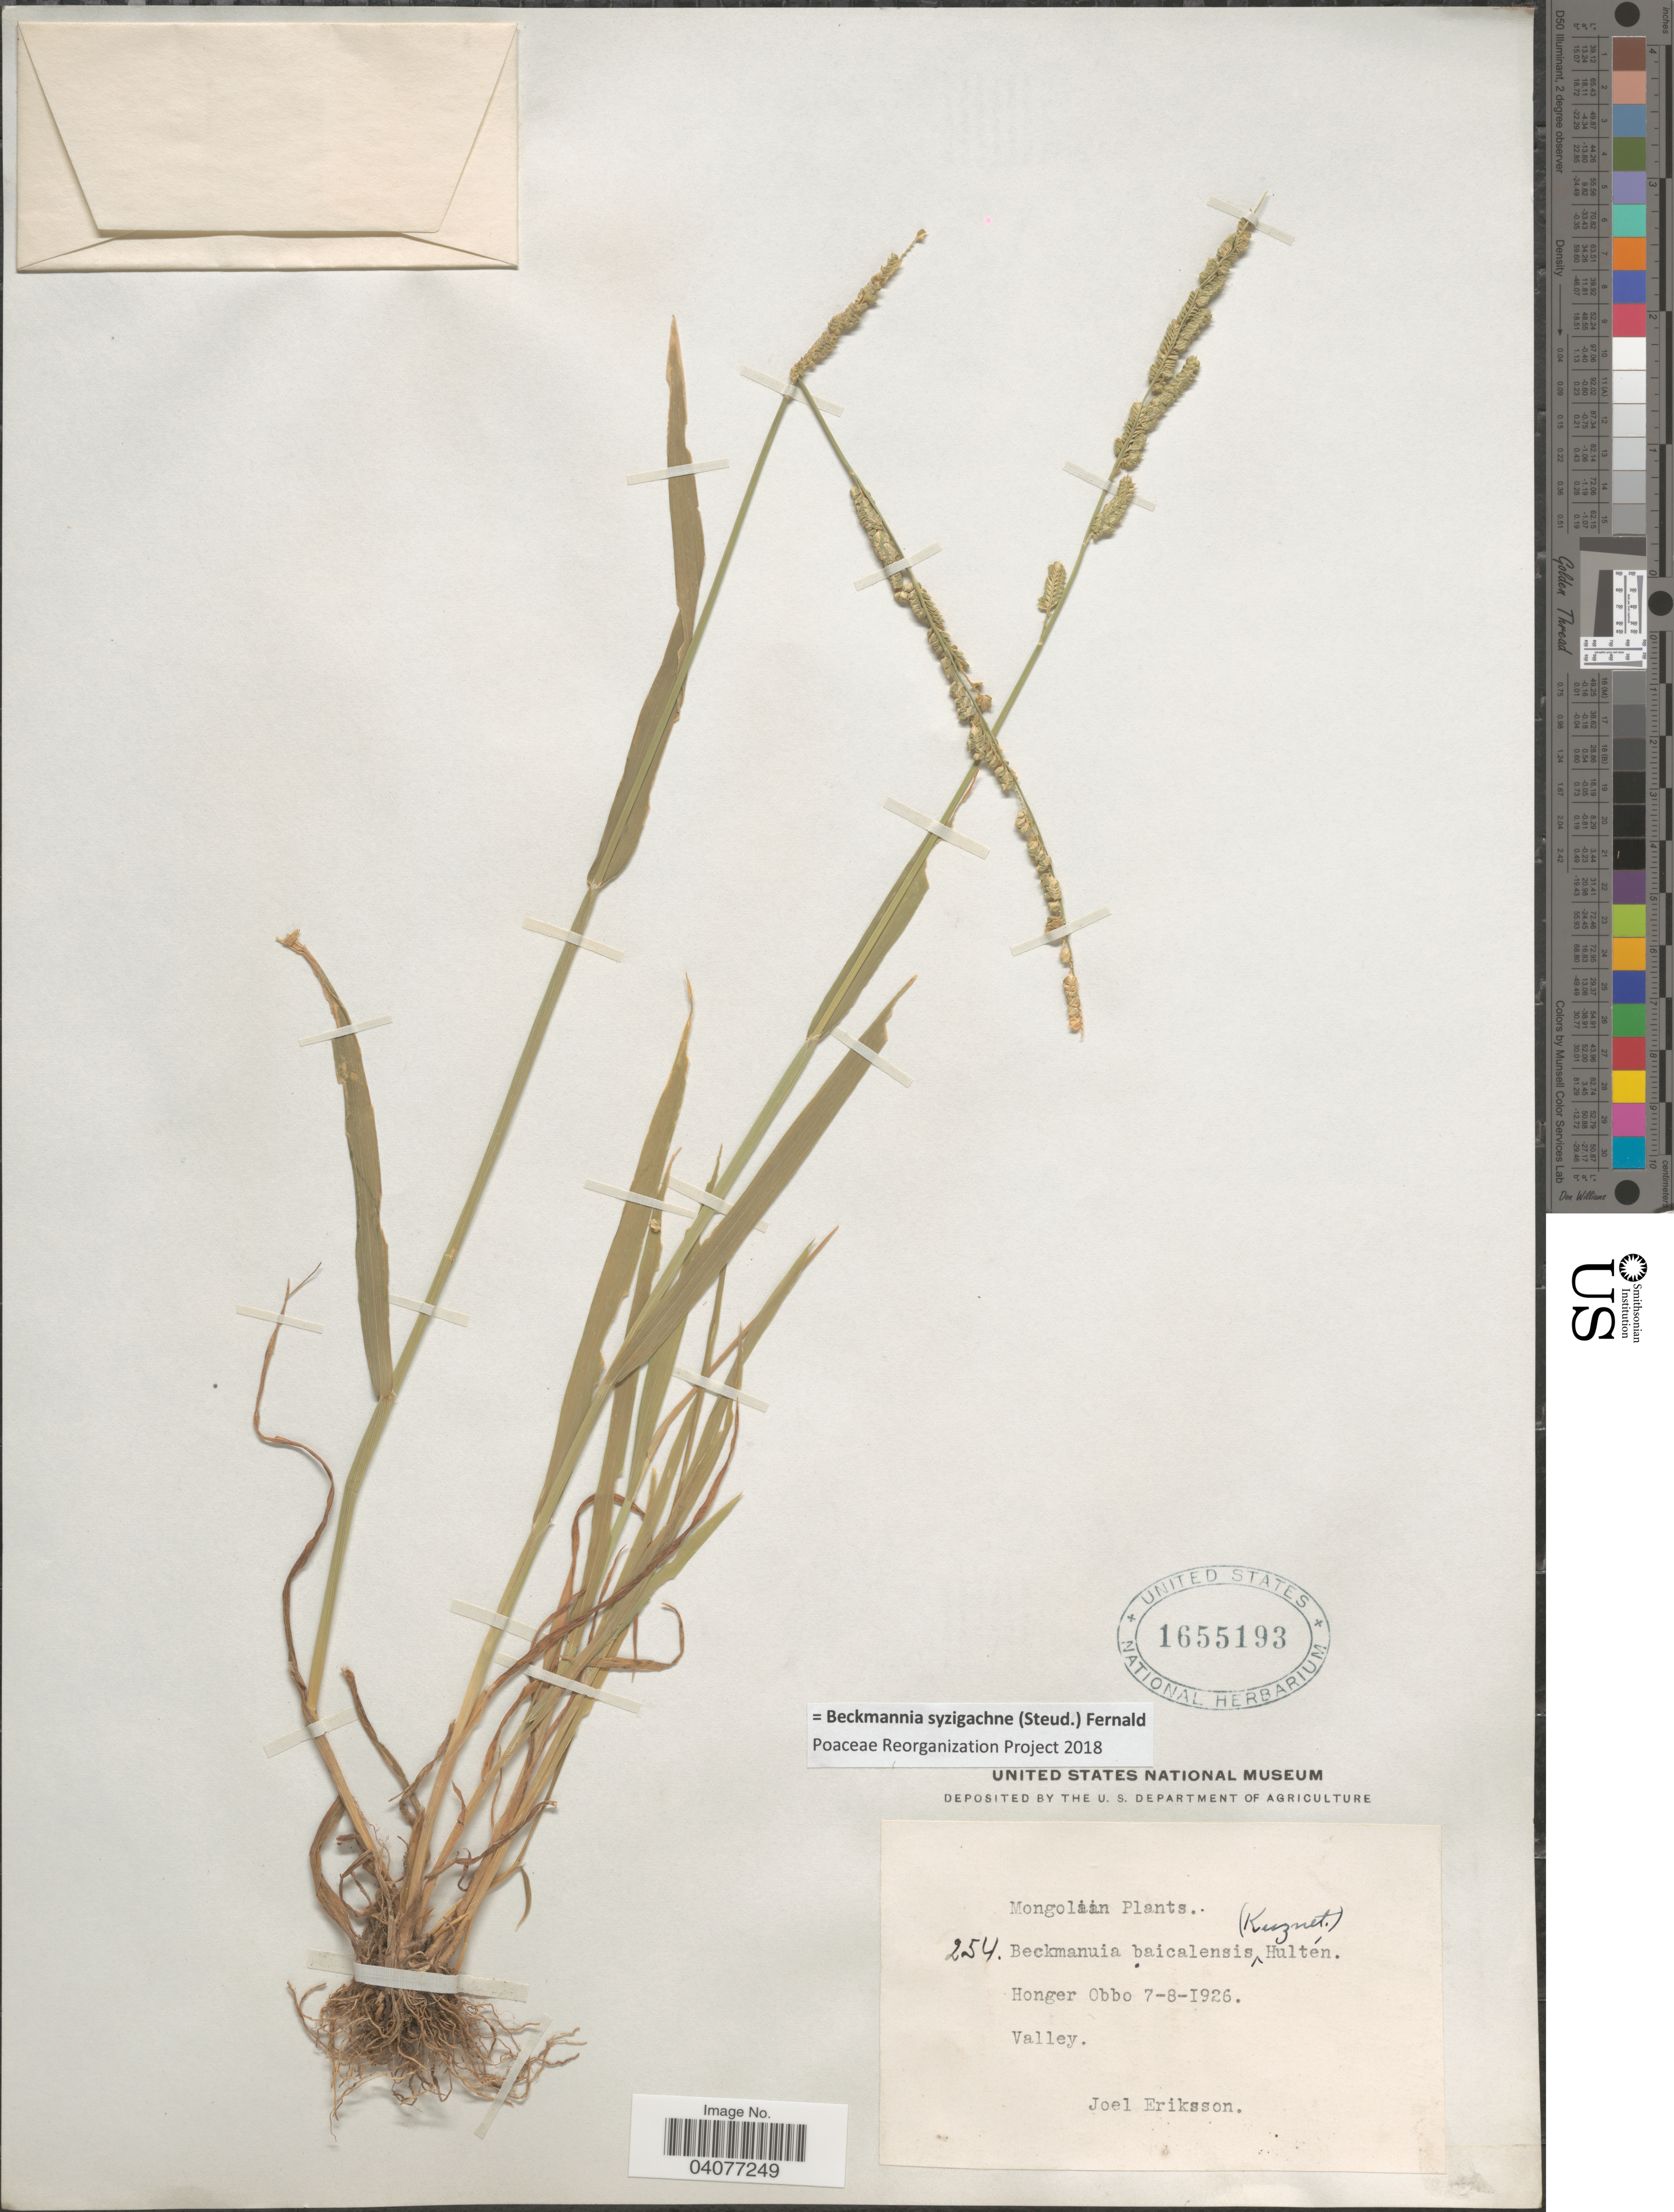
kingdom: Plantae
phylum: Tracheophyta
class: Liliopsida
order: Poales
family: Poaceae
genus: Beckmannia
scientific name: Beckmannia syzigachne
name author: (Steud.) Fernald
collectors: J. Eriksson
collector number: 254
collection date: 1926-08-07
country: Mongolia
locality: Honger Obbo. Valley.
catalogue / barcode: US 1655193